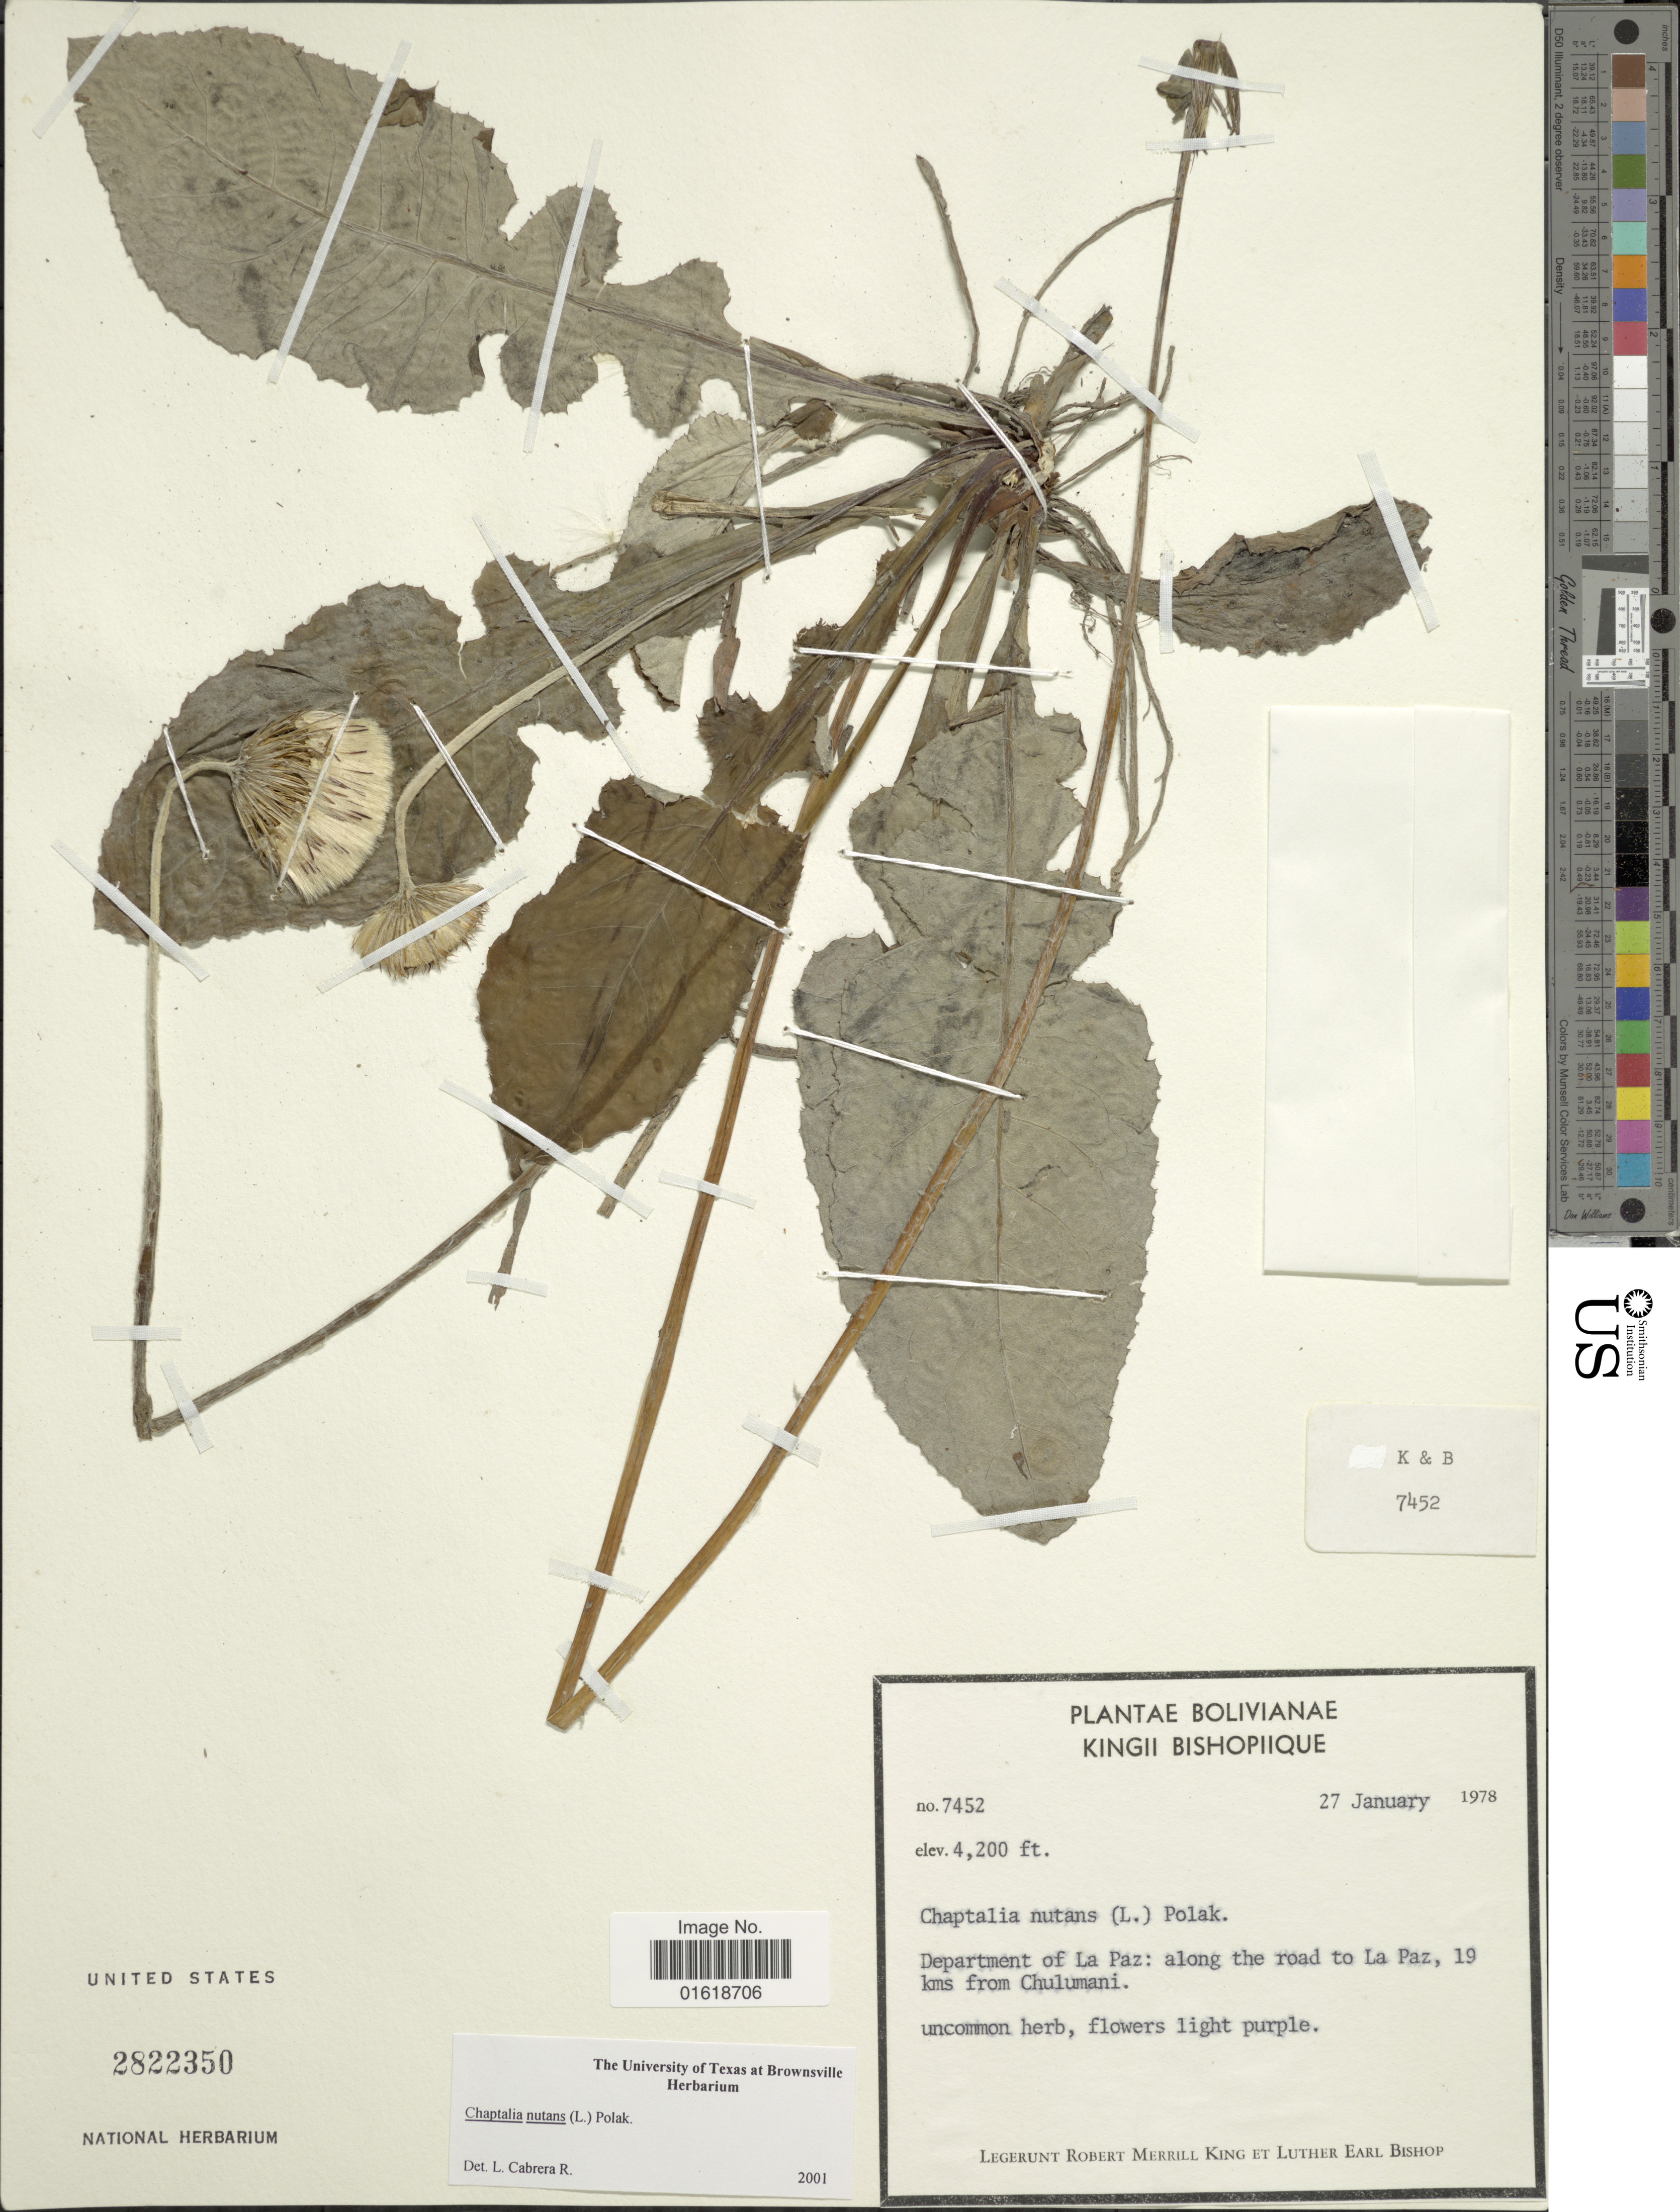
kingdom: Plantae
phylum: Tracheophyta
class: Magnoliopsida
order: Asterales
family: Asteraceae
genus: Chaptalia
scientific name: Chaptalia nutans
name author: (L.) Pol.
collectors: R. M. King & L. E. Bishop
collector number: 7452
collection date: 1978-01-27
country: Bolivia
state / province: La Paz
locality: Department of La Paz: along the road to La Paz, 19 kms from Chulumani.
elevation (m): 1280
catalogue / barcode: US 2822350